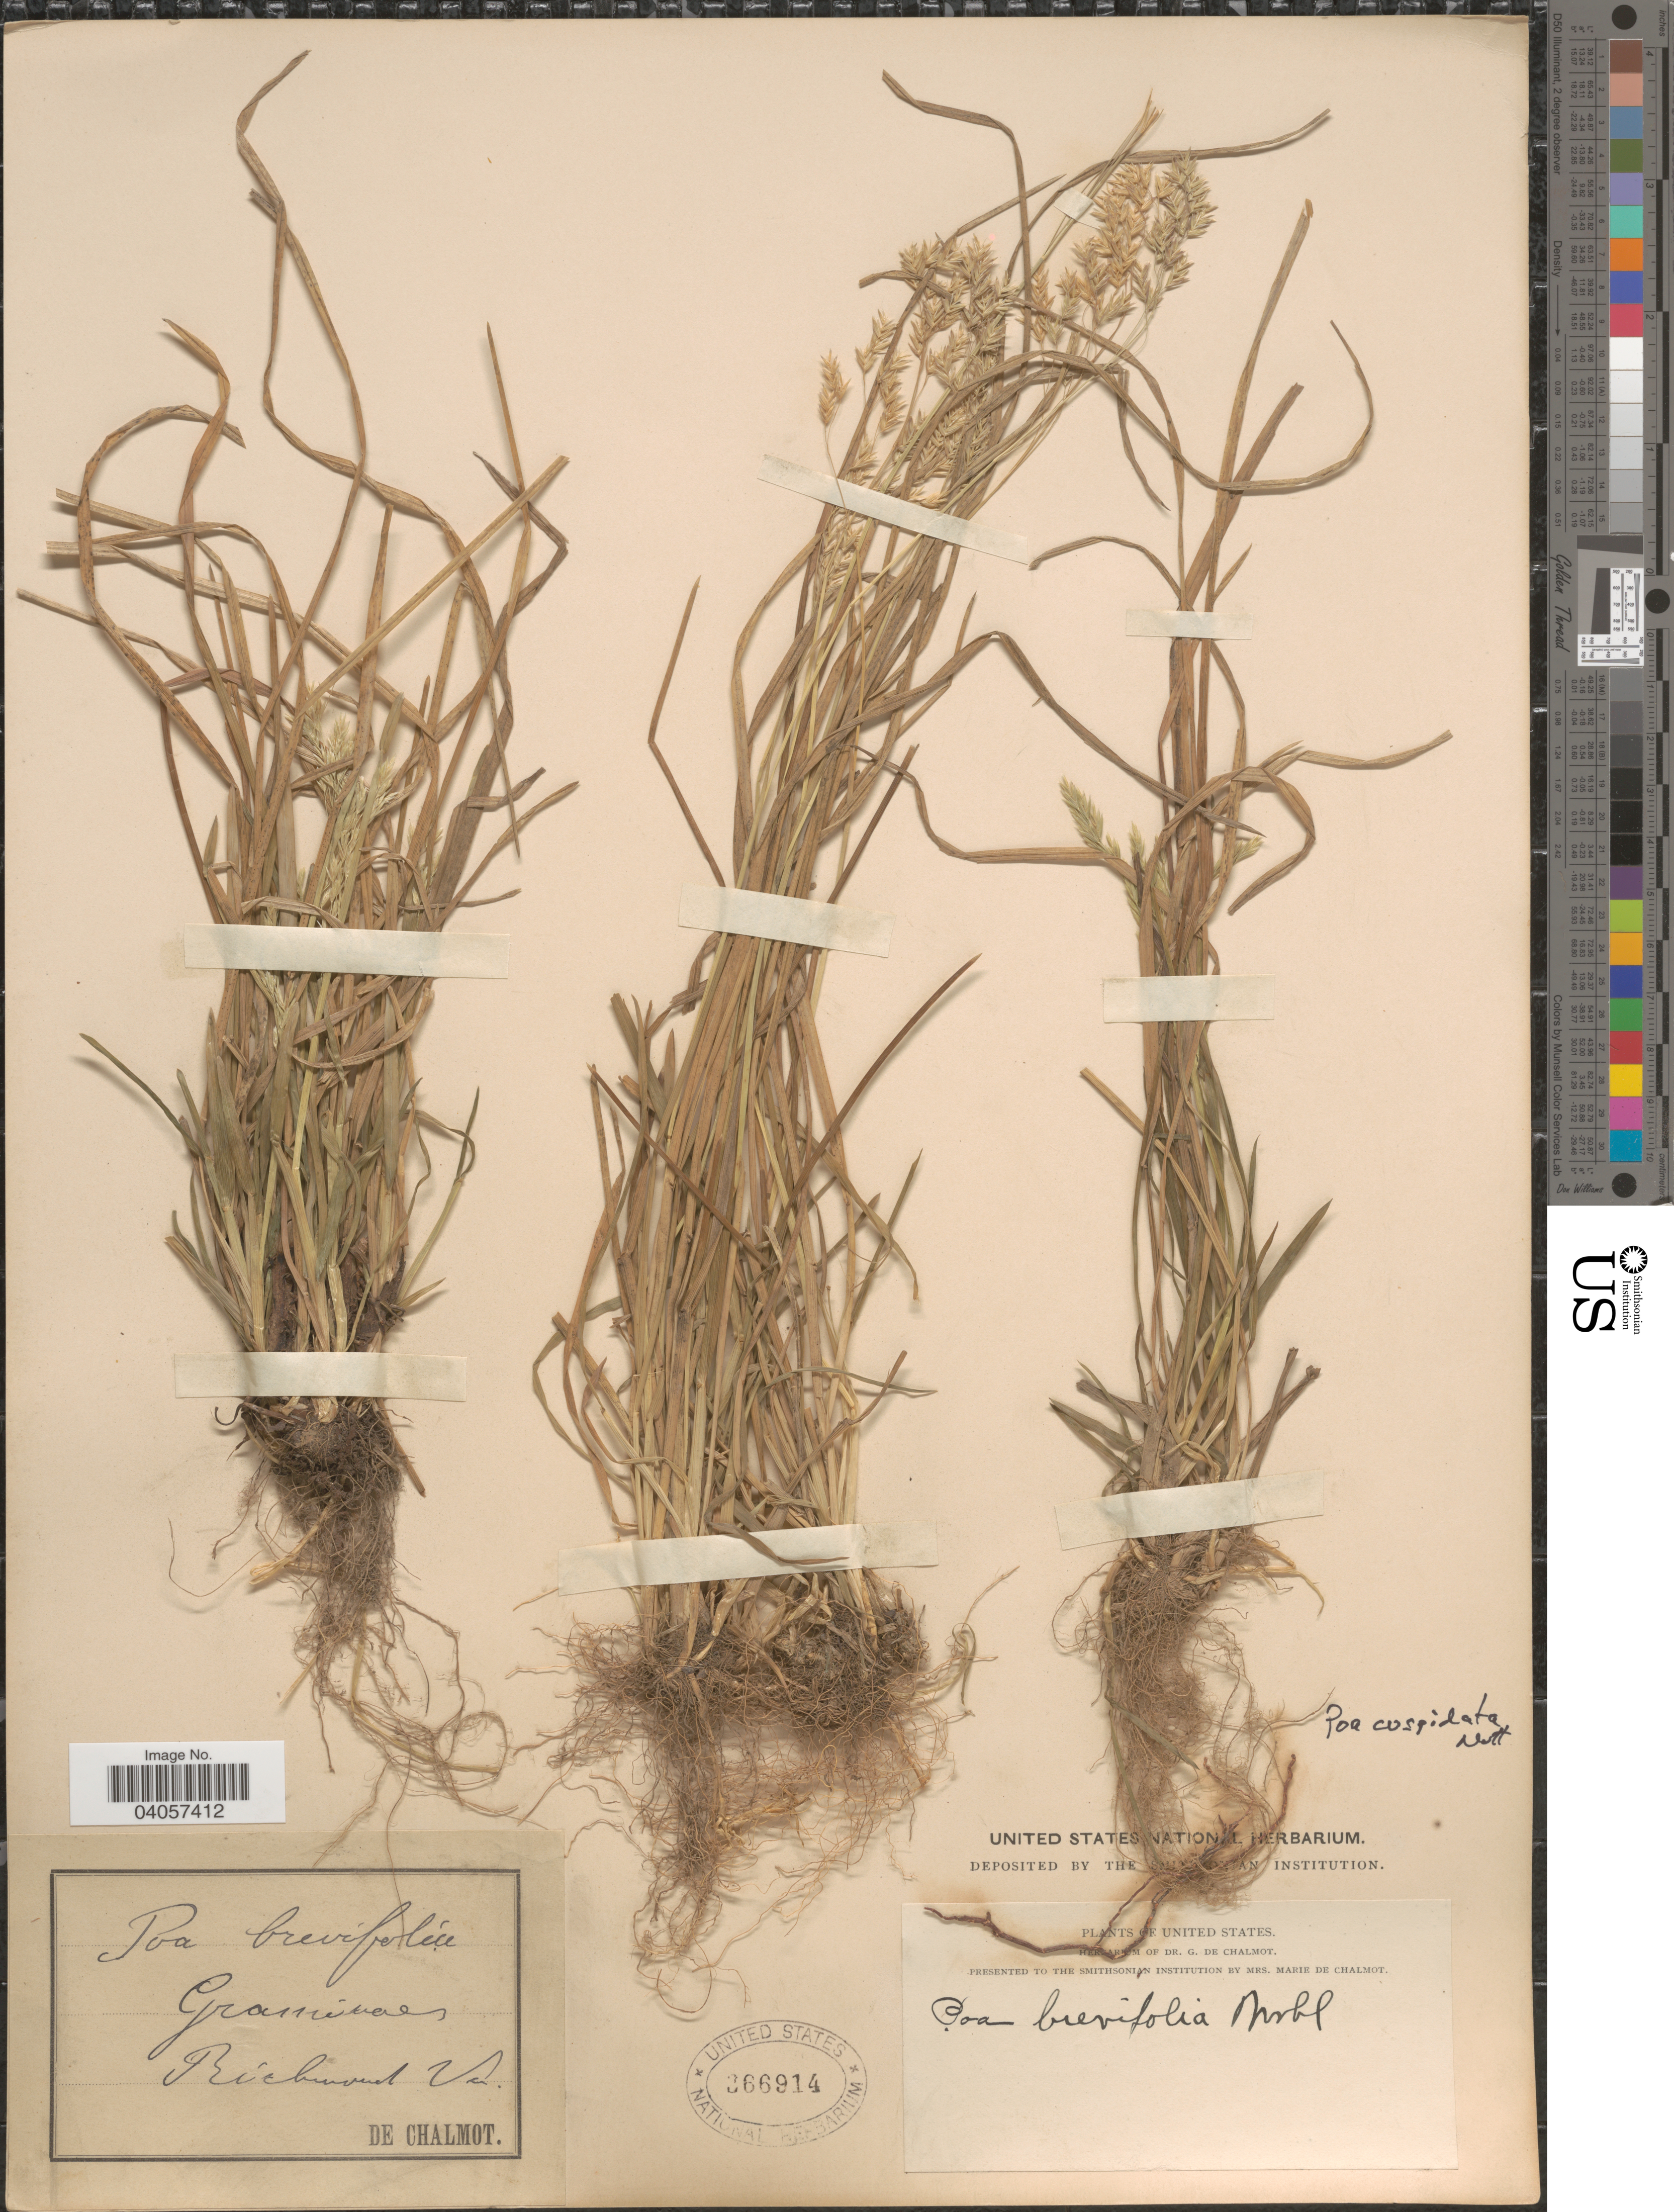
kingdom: Plantae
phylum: Tracheophyta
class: Liliopsida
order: Poales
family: Poaceae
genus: Poa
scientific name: Poa cuspidata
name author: Nutt.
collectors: G. de Chalmot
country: United States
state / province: Virginia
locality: Richmond.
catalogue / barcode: US 366914